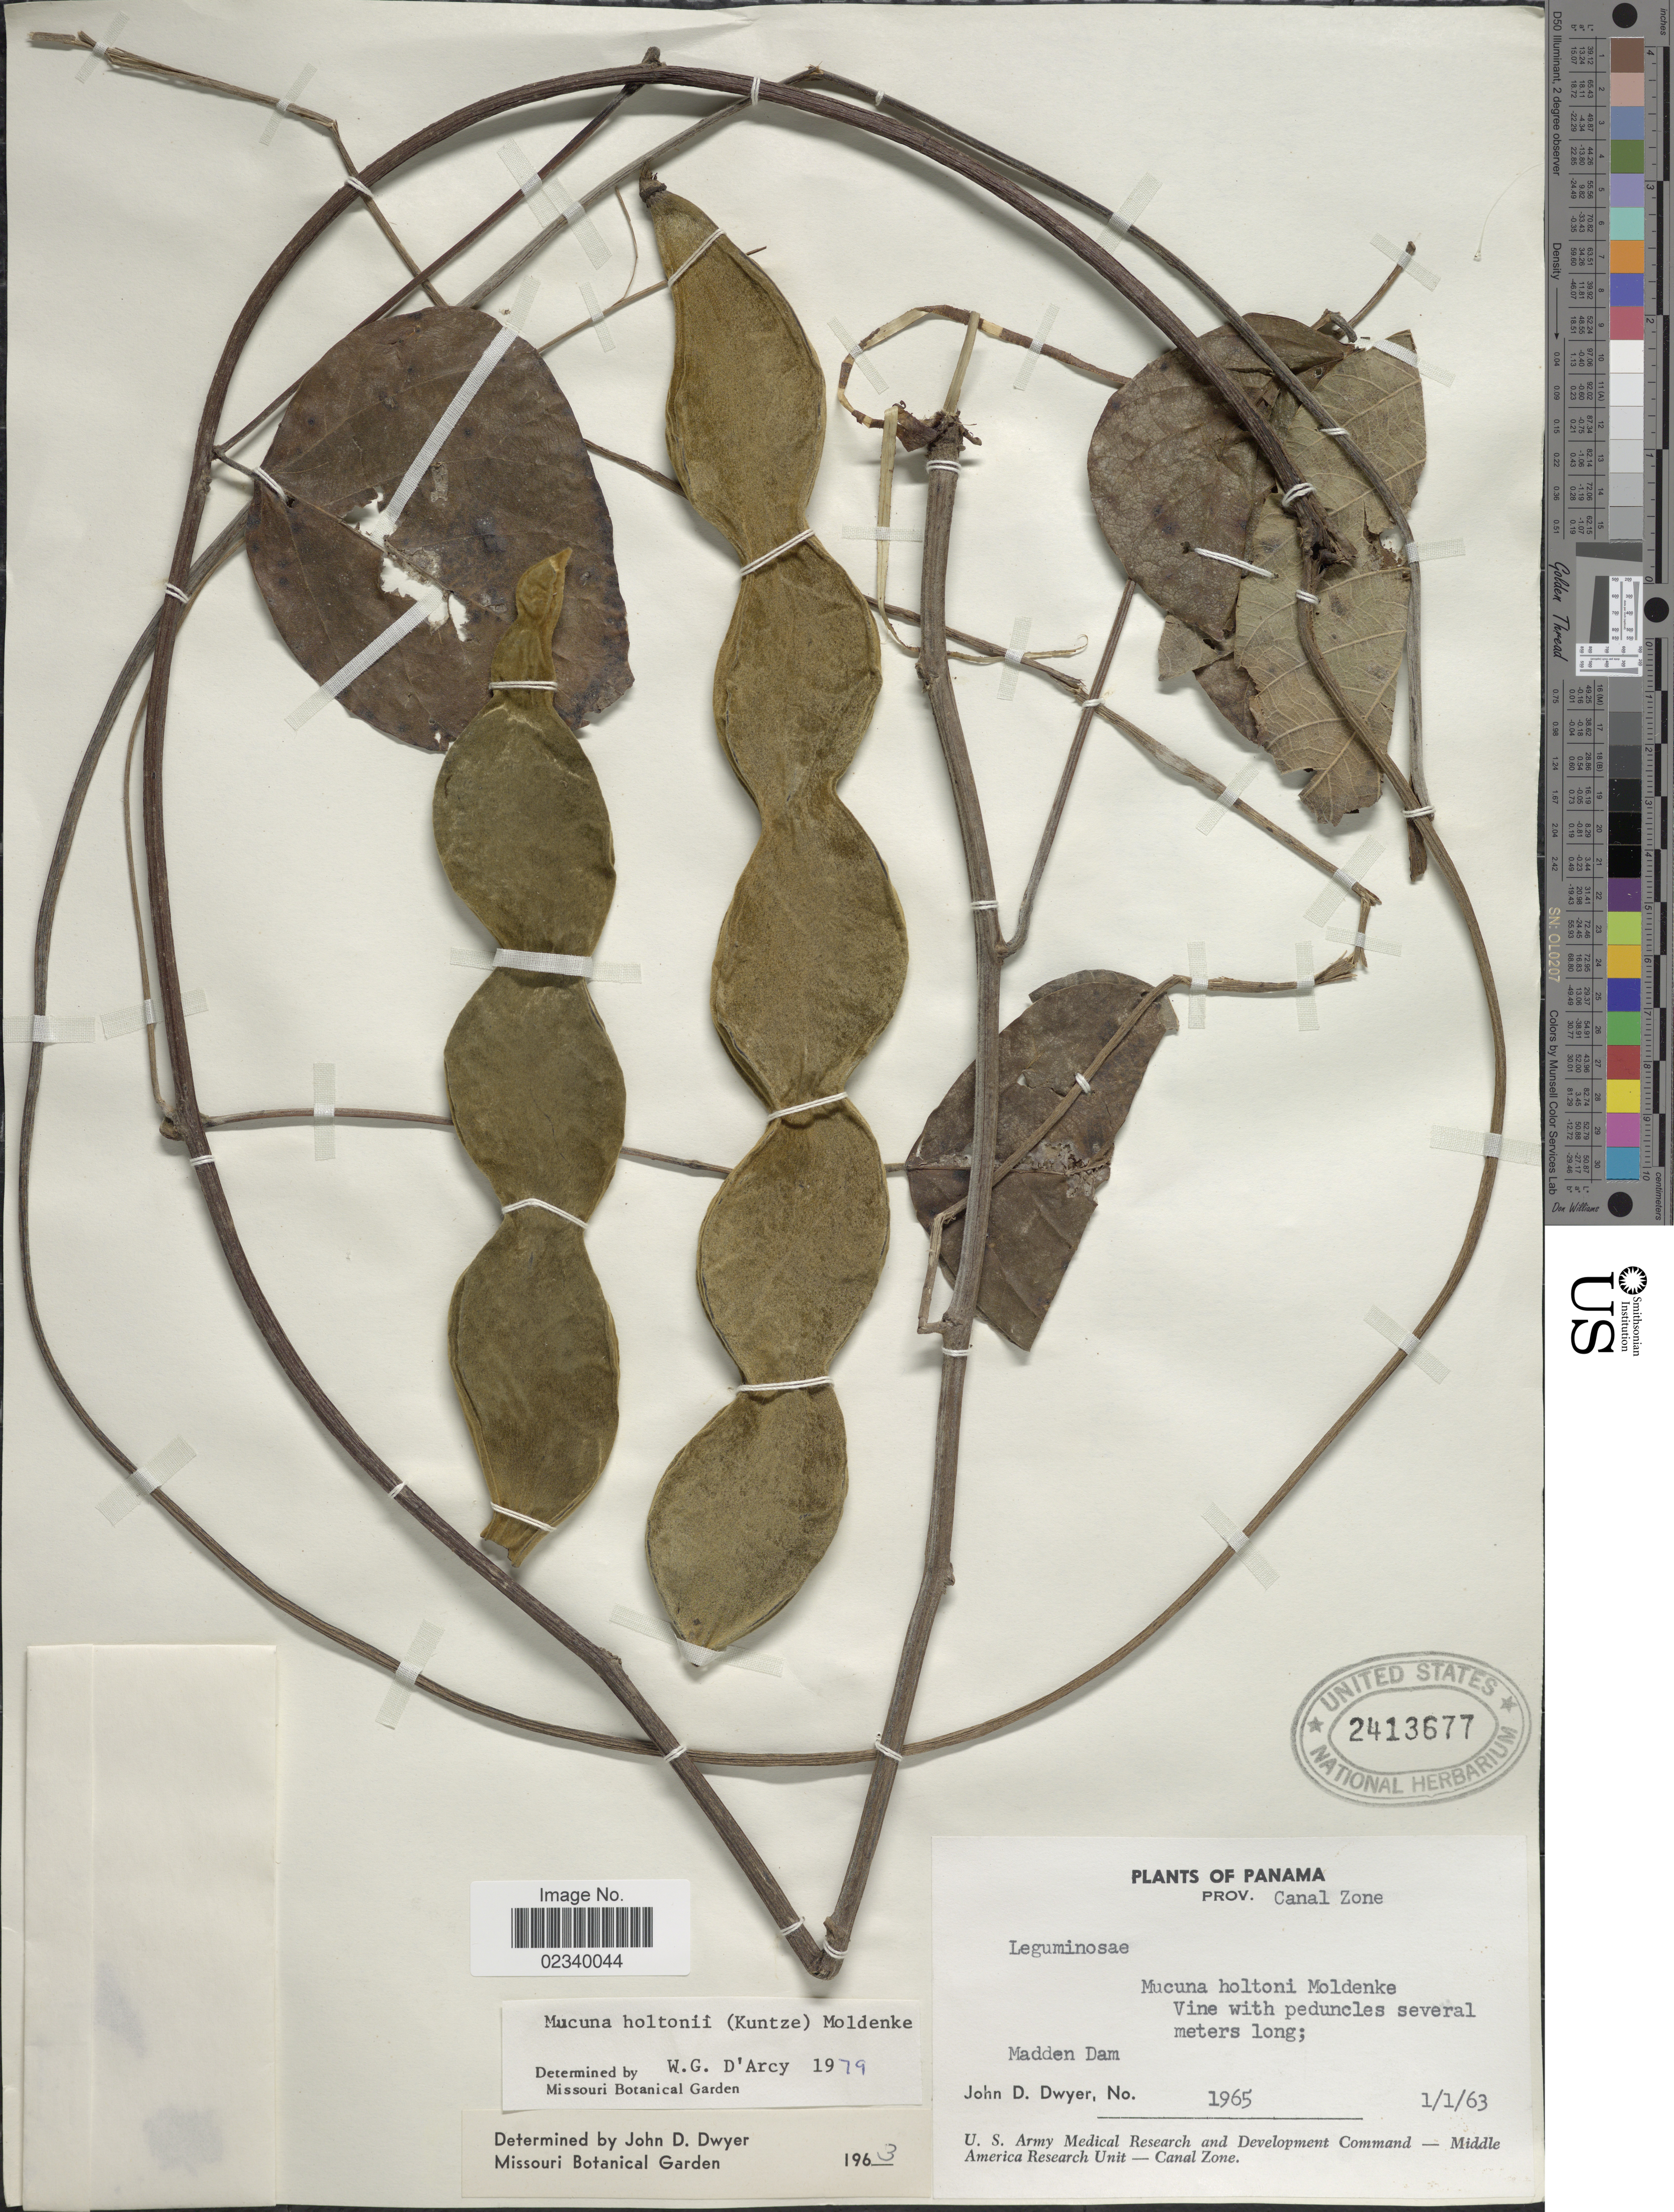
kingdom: Plantae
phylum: Tracheophyta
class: Magnoliopsida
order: Fabales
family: Fabaceae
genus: Mucuna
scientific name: Mucuna holtonii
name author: (Kuntze) Moldenke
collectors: J. D. Dwyer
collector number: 1965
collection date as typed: Transcribed d/m/y: 1/1/63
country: Panama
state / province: Colón / Panamá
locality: Prov, Canal Zone, Madden Dam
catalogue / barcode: US 2413677